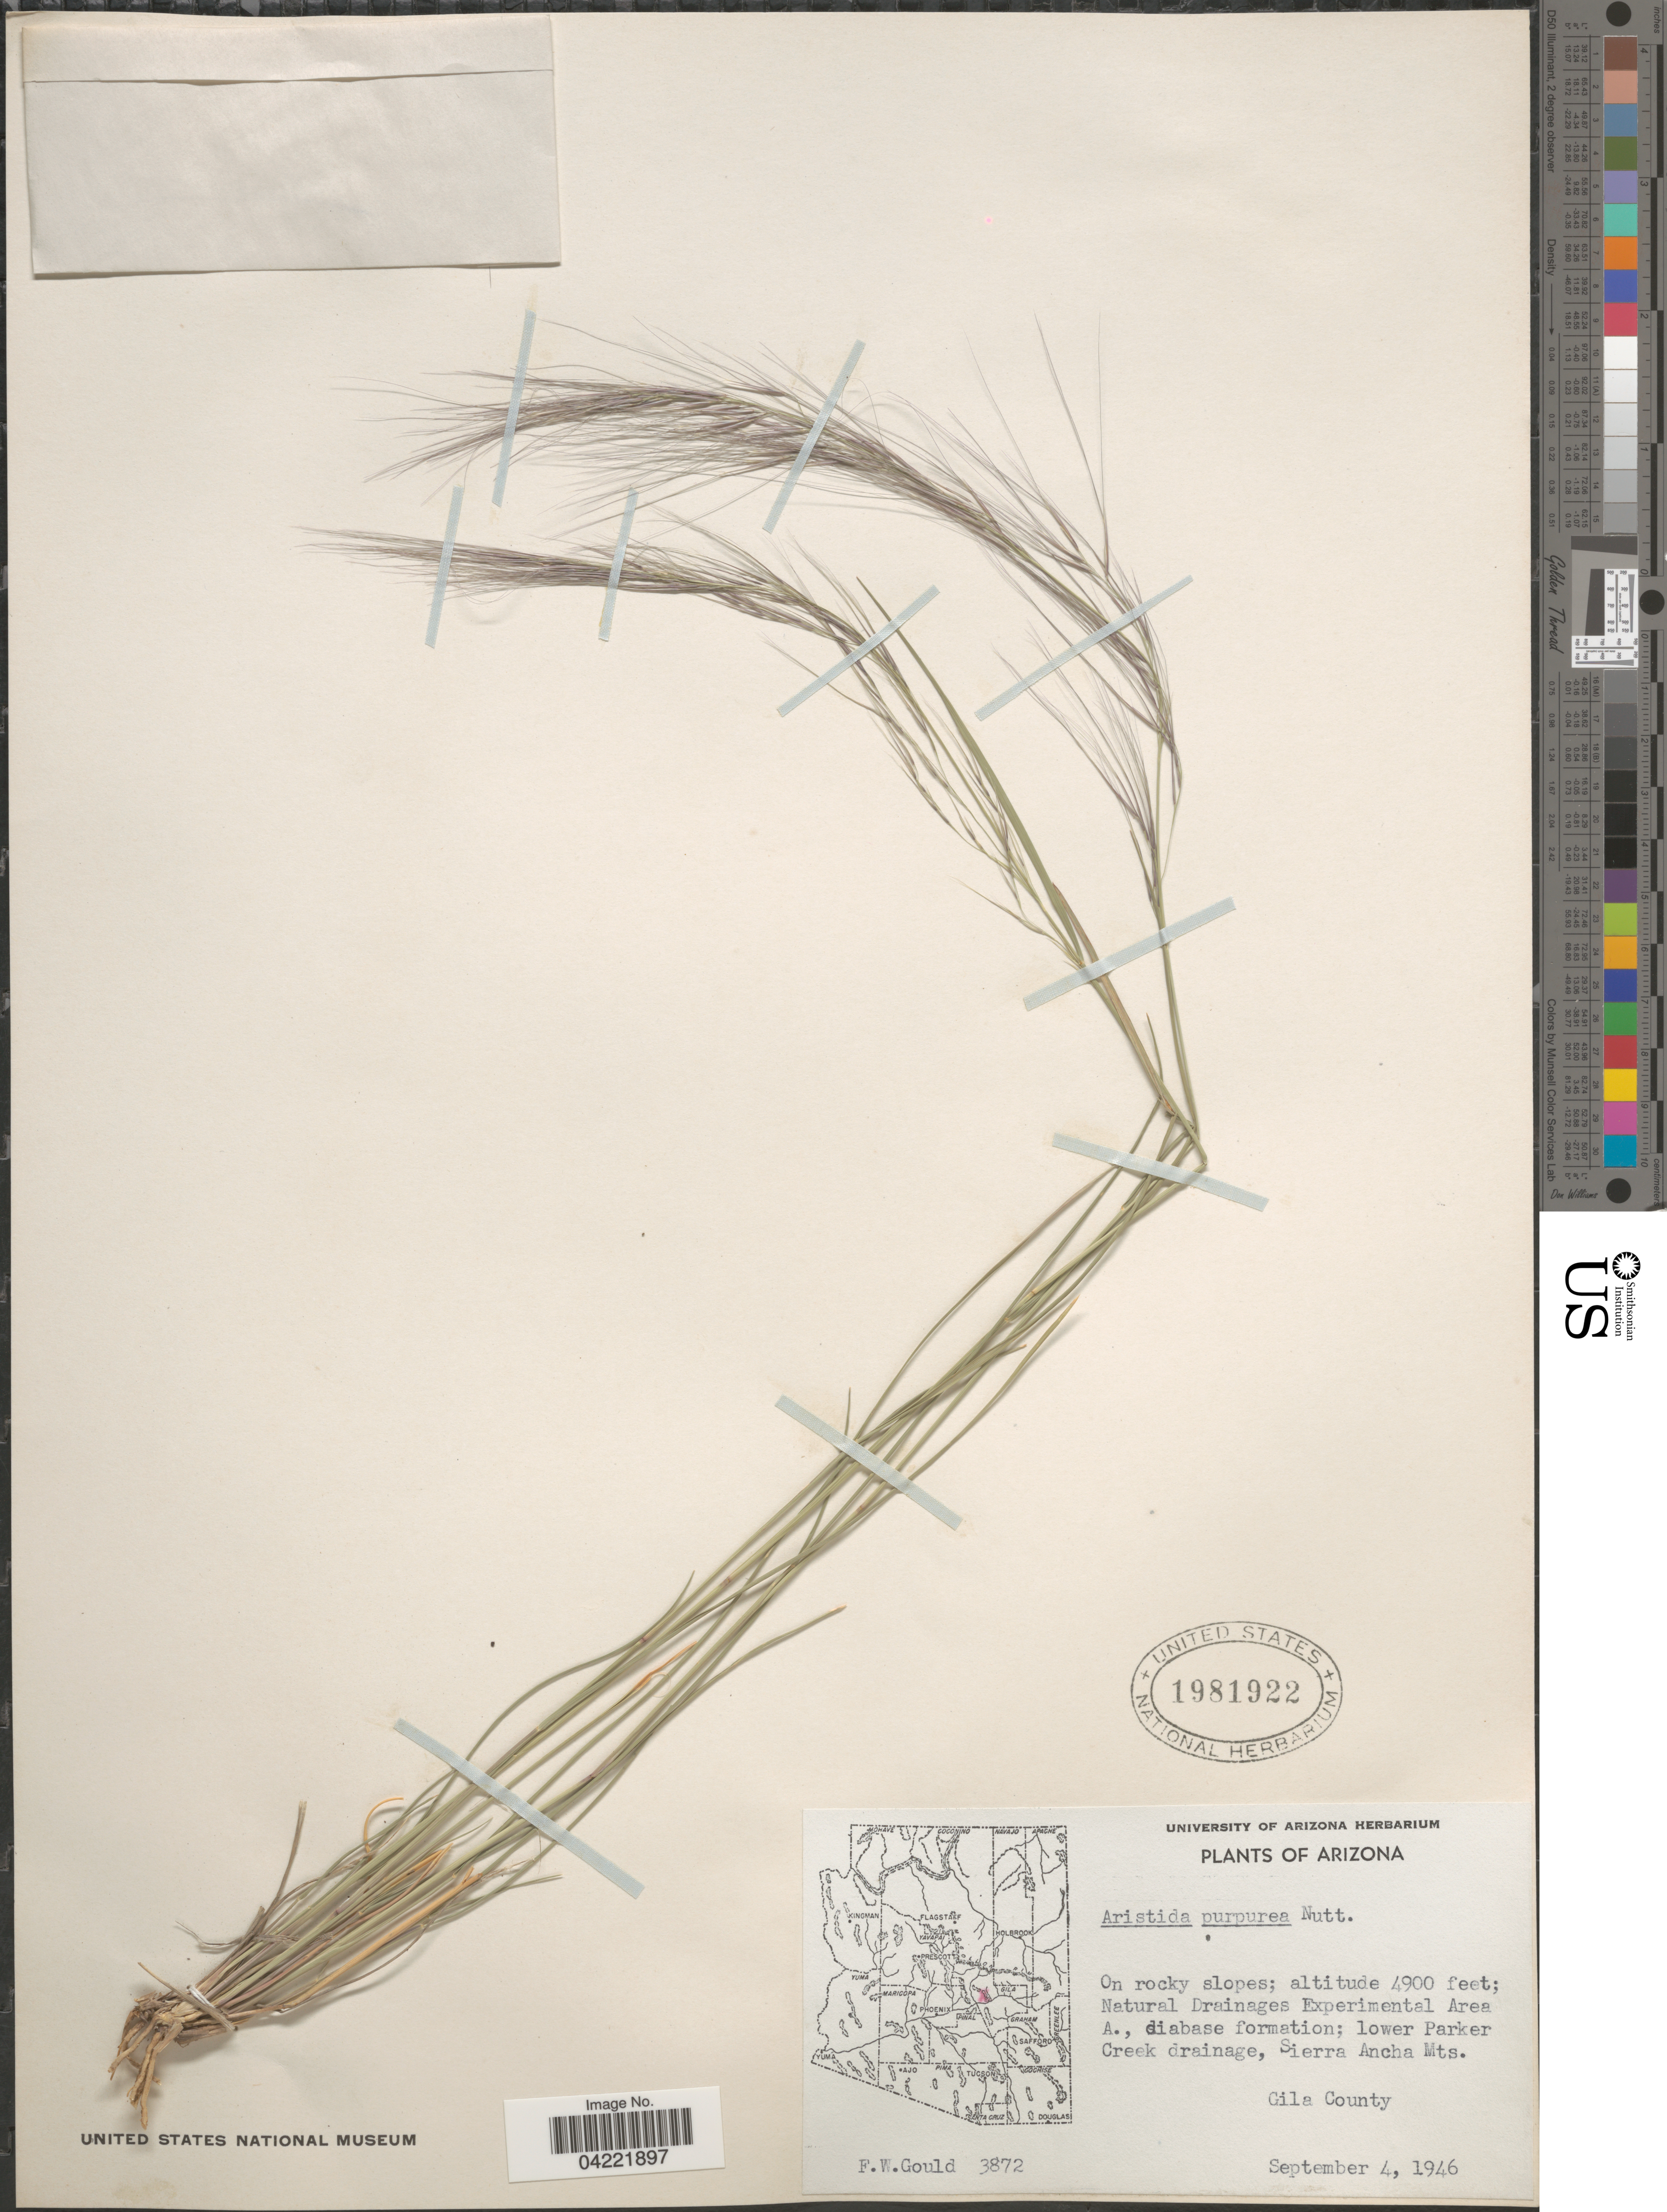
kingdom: Plantae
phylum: Tracheophyta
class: Liliopsida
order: Poales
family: Poaceae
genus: Aristida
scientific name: Aristida purpurea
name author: Nutt.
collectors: F. W. Gould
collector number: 3872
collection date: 1946-09-04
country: United States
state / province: Arizona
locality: Natural Drainages Experimental Area A.; lower Parker Creek drainage, Sierra Ancha Mts. Gila County.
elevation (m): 1494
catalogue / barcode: US 1981922